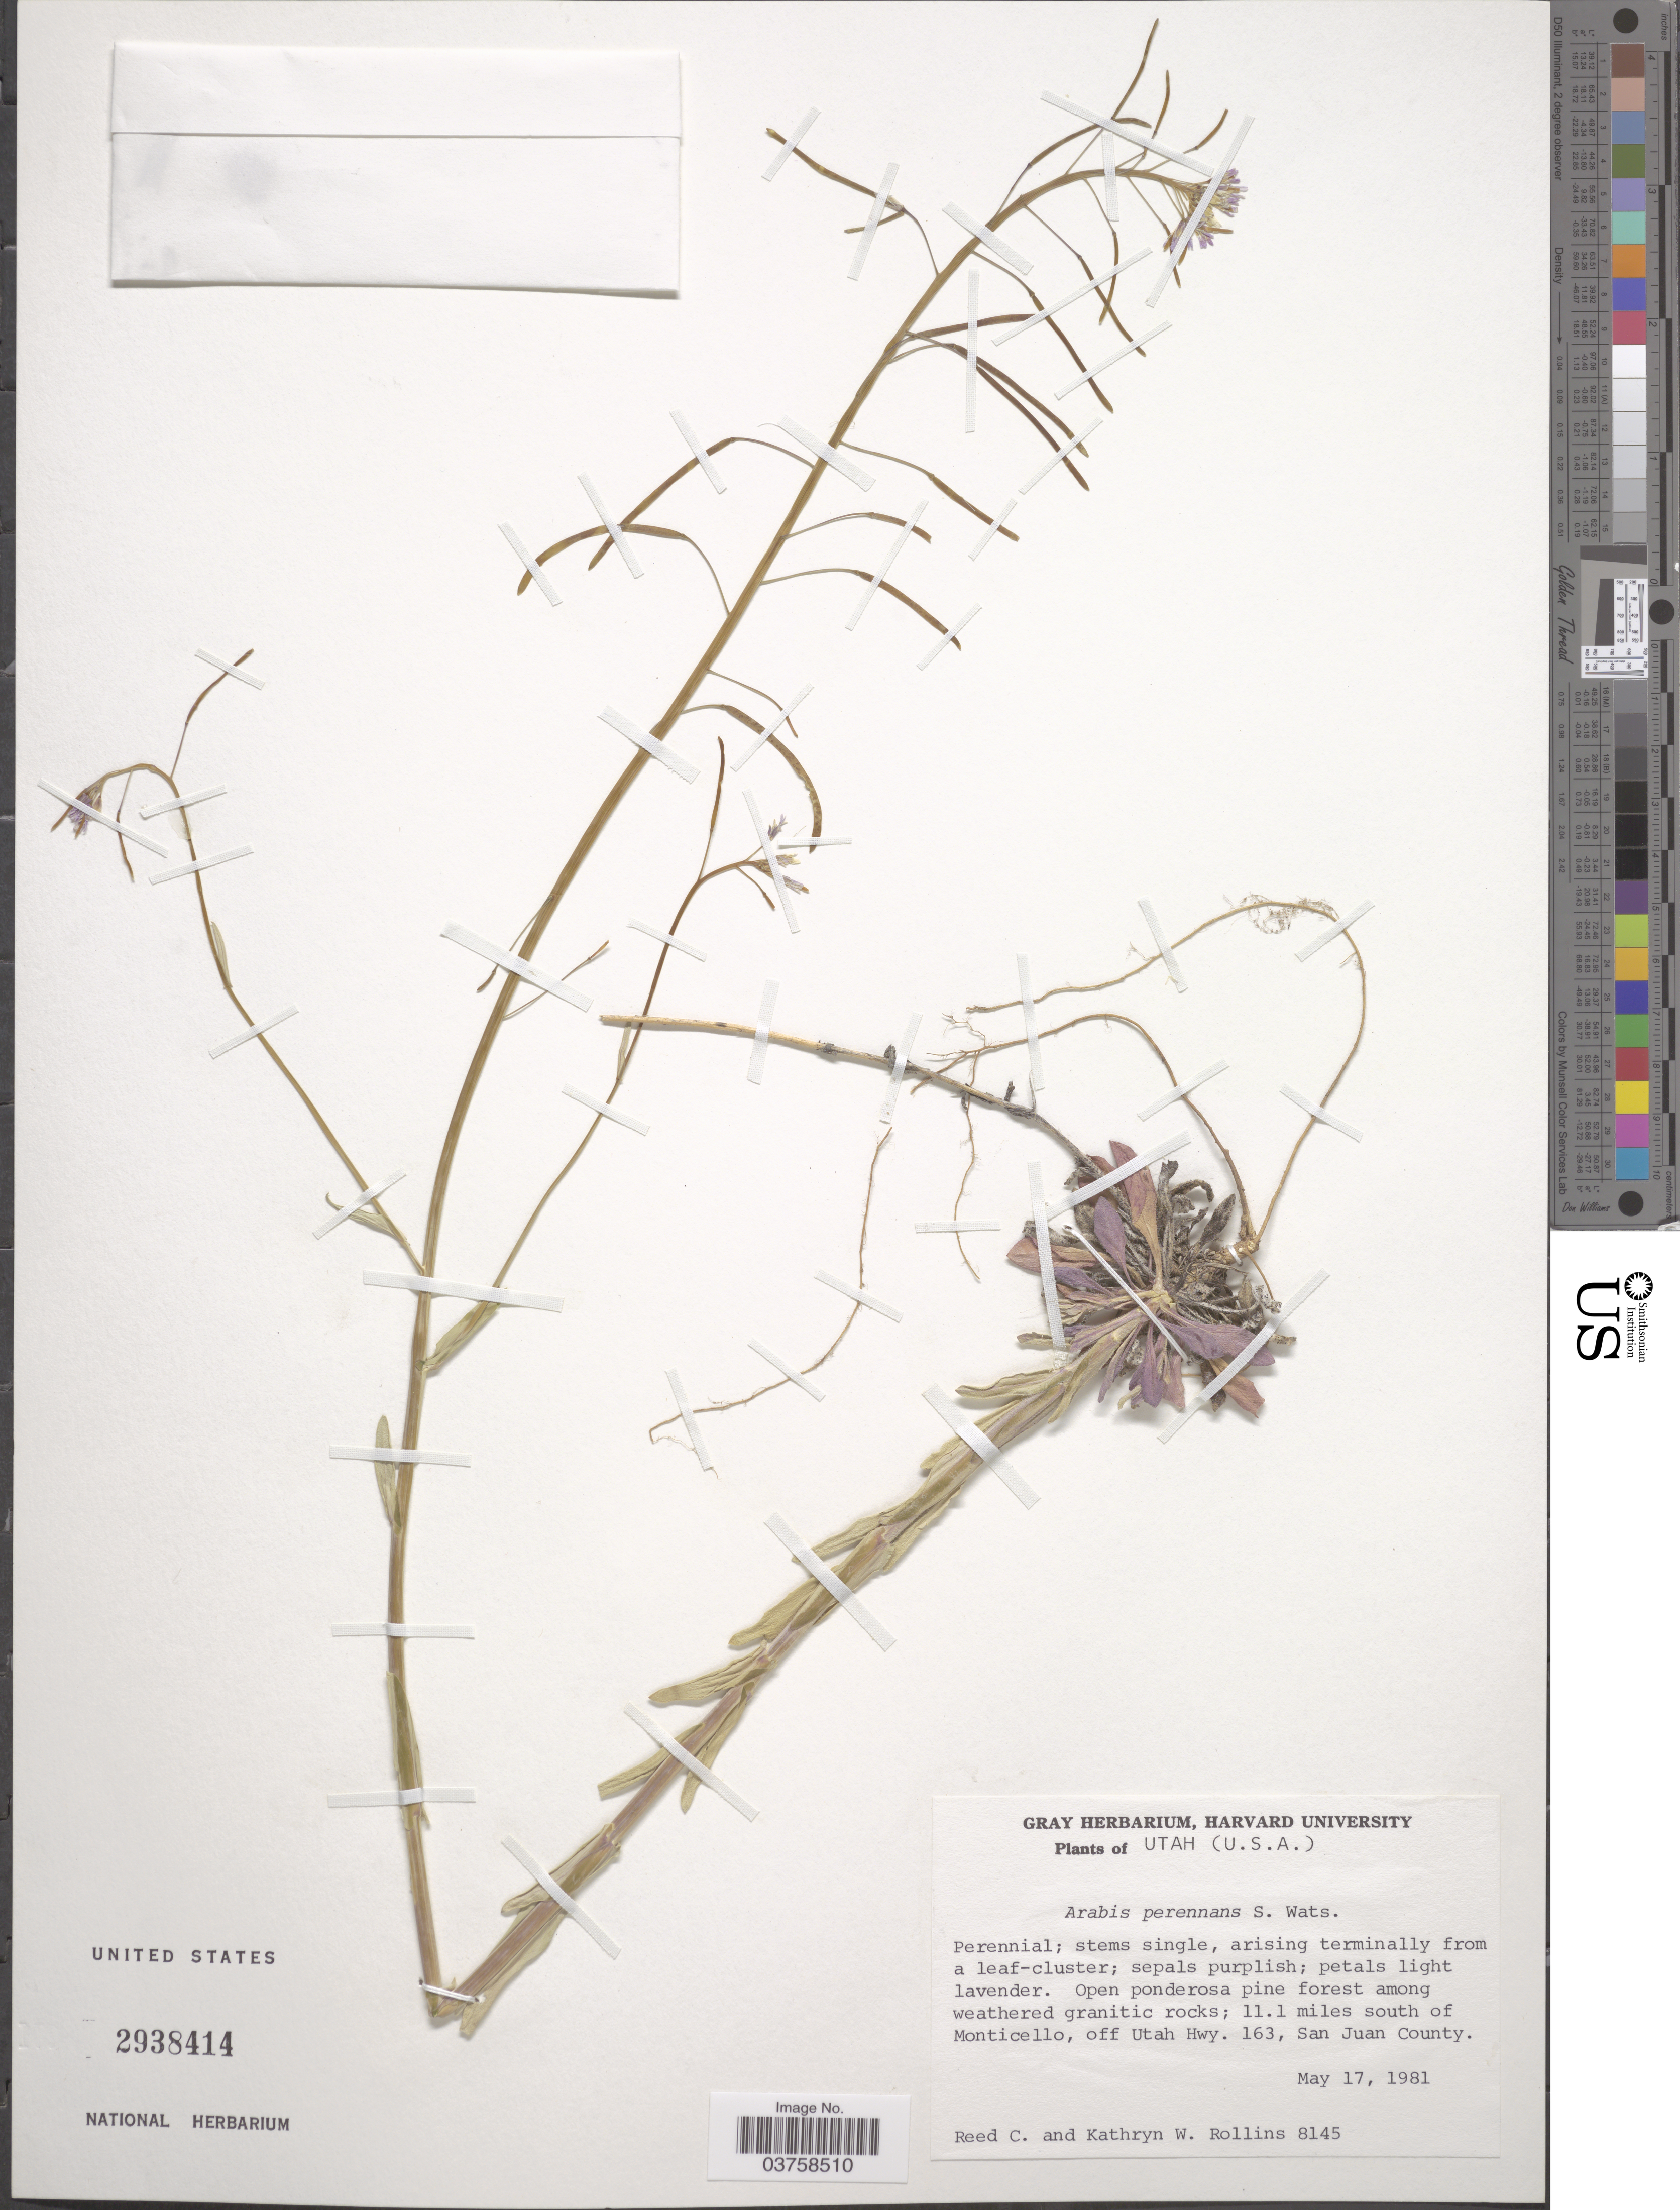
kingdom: Plantae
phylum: Tracheophyta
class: Magnoliopsida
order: Brassicales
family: Brassicaceae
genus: Arabis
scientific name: Arabis perennans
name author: S. Watson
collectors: R. C. Rollins & K. W. Rollins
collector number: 8145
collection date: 1981-05-17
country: United States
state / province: Utah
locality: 11.1 miles south of Monticello, off Utah Hwy. 163, San Juan County.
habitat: open ponderosa pine forest among weathered granitic rocks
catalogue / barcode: US 2938414